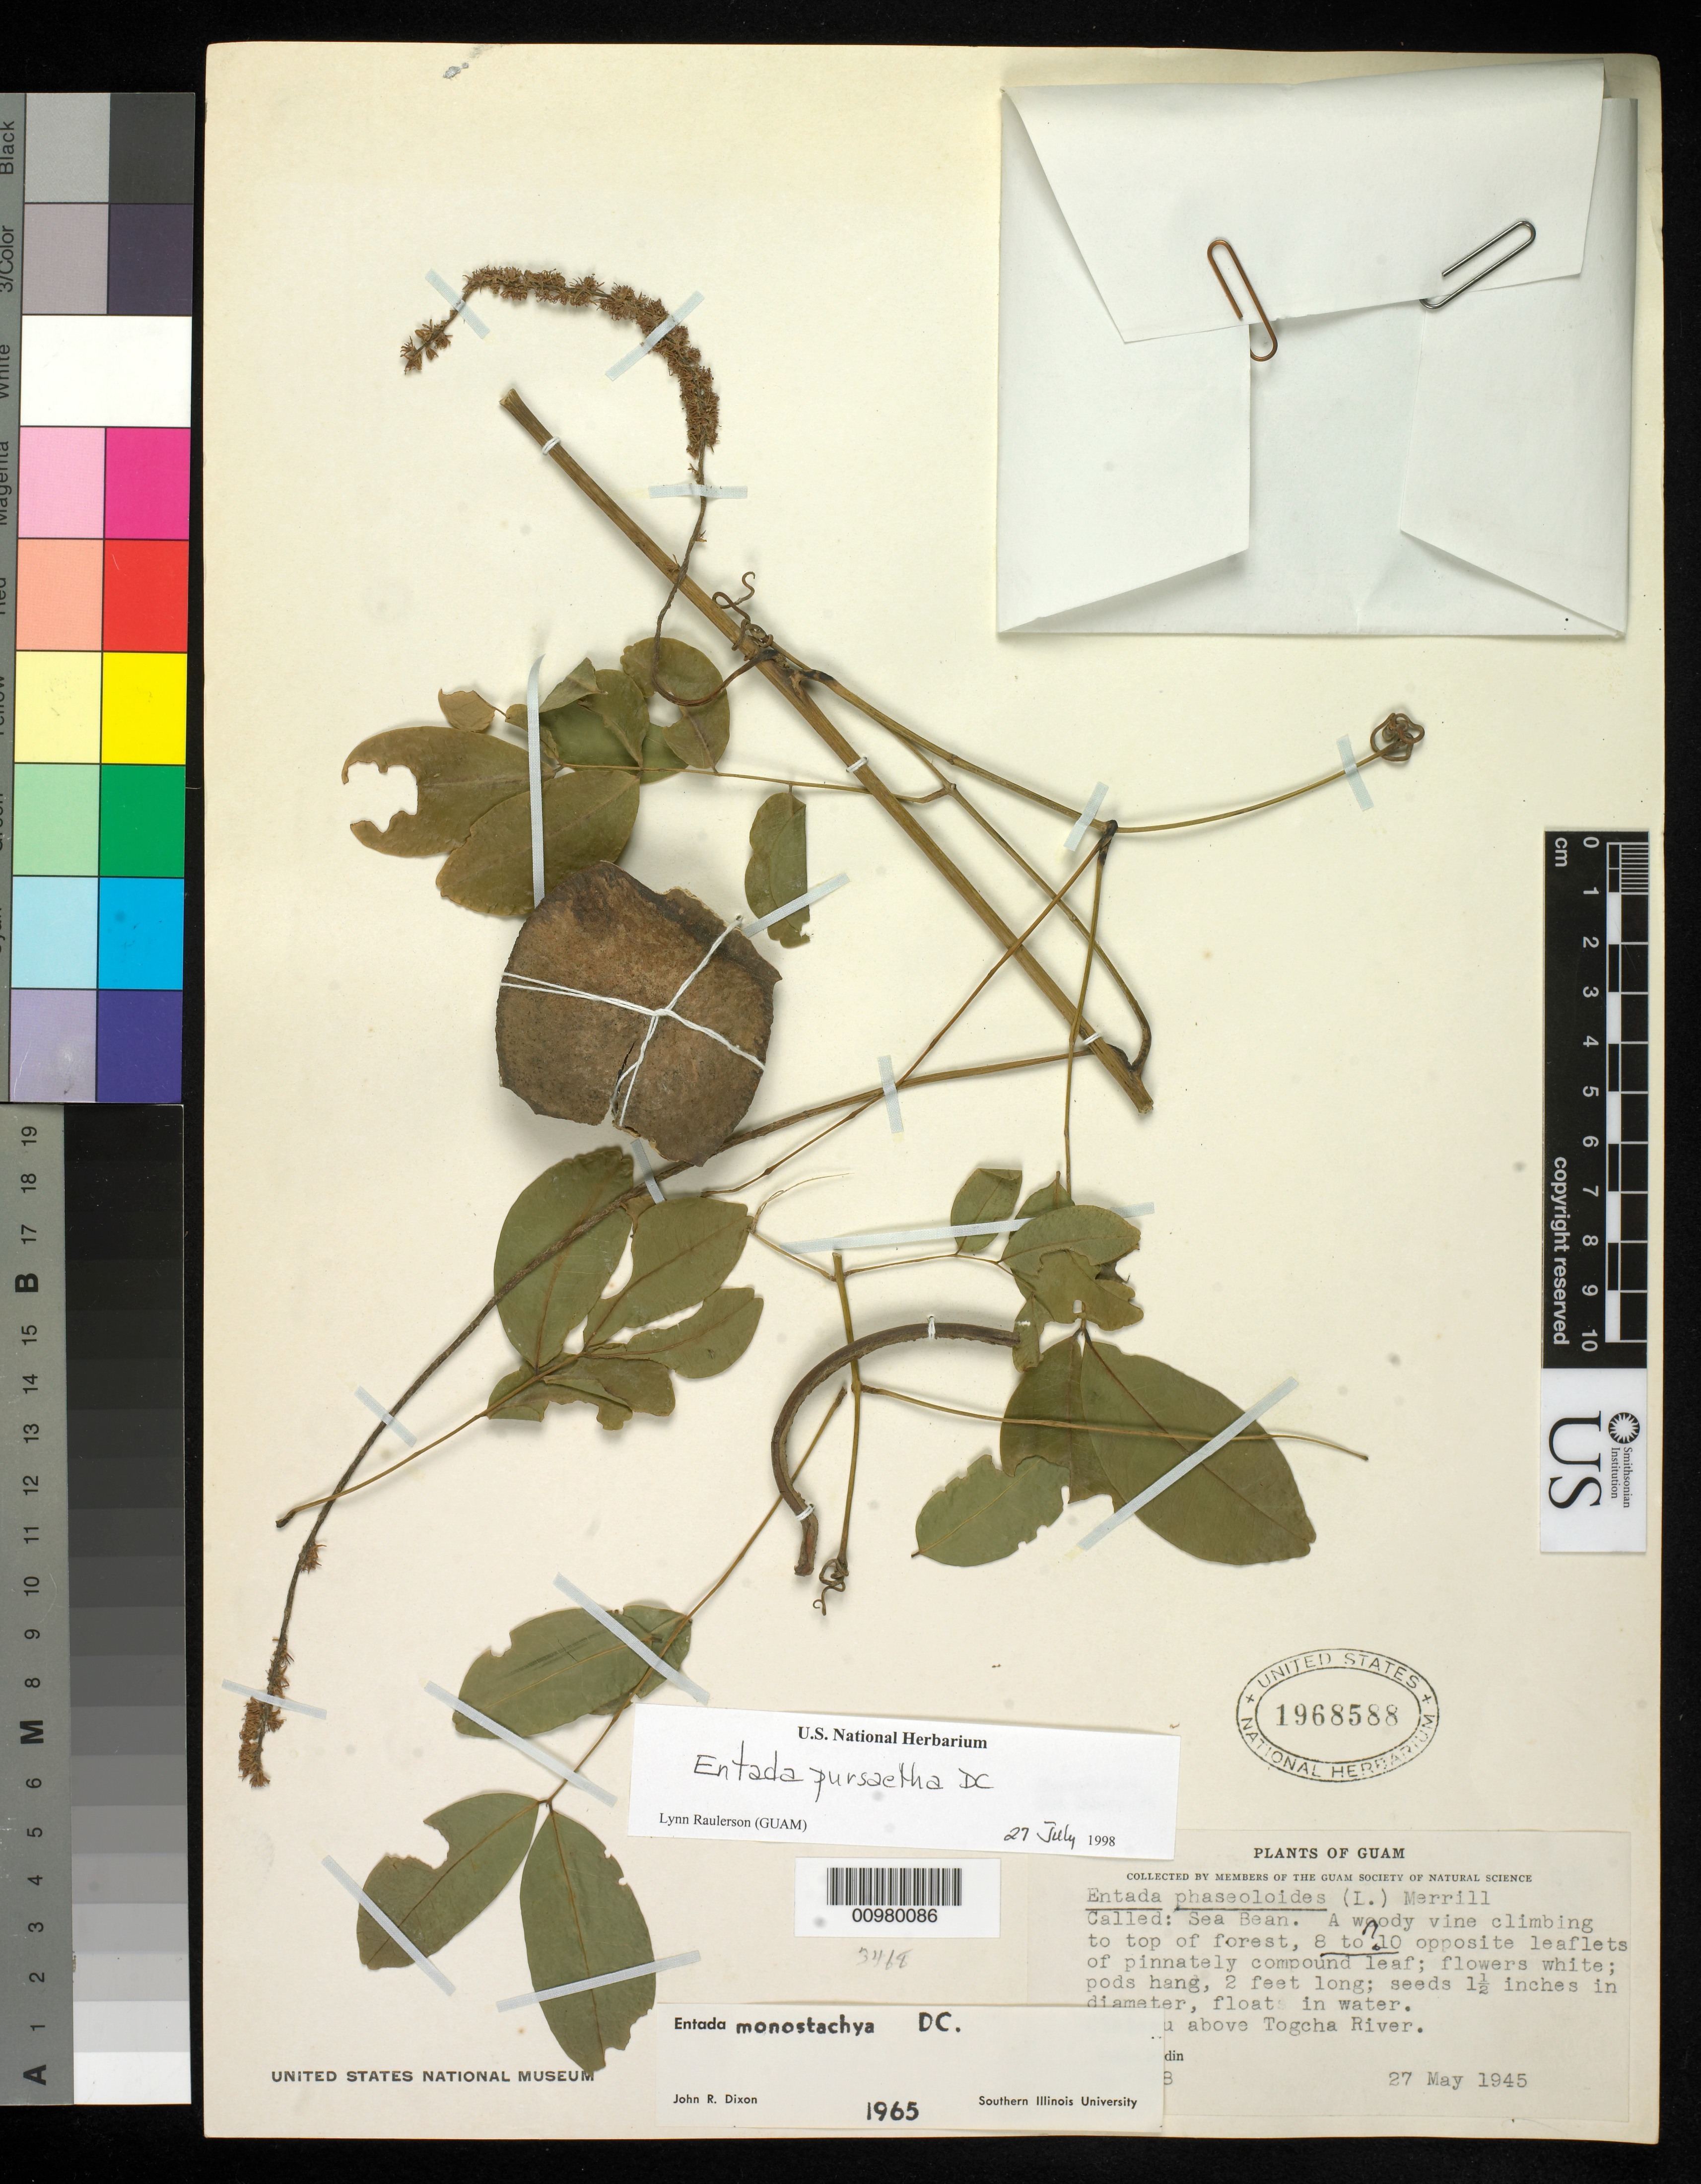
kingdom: Plantae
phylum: Tracheophyta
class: Magnoliopsida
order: Fabales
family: Fabaceae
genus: Entada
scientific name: Entada pursaetha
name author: DC.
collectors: R. J. Rodin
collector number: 588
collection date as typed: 27 May 1945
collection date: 1945-05-27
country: Guam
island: Guam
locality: Plateau above Togcha River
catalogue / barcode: US 1968588